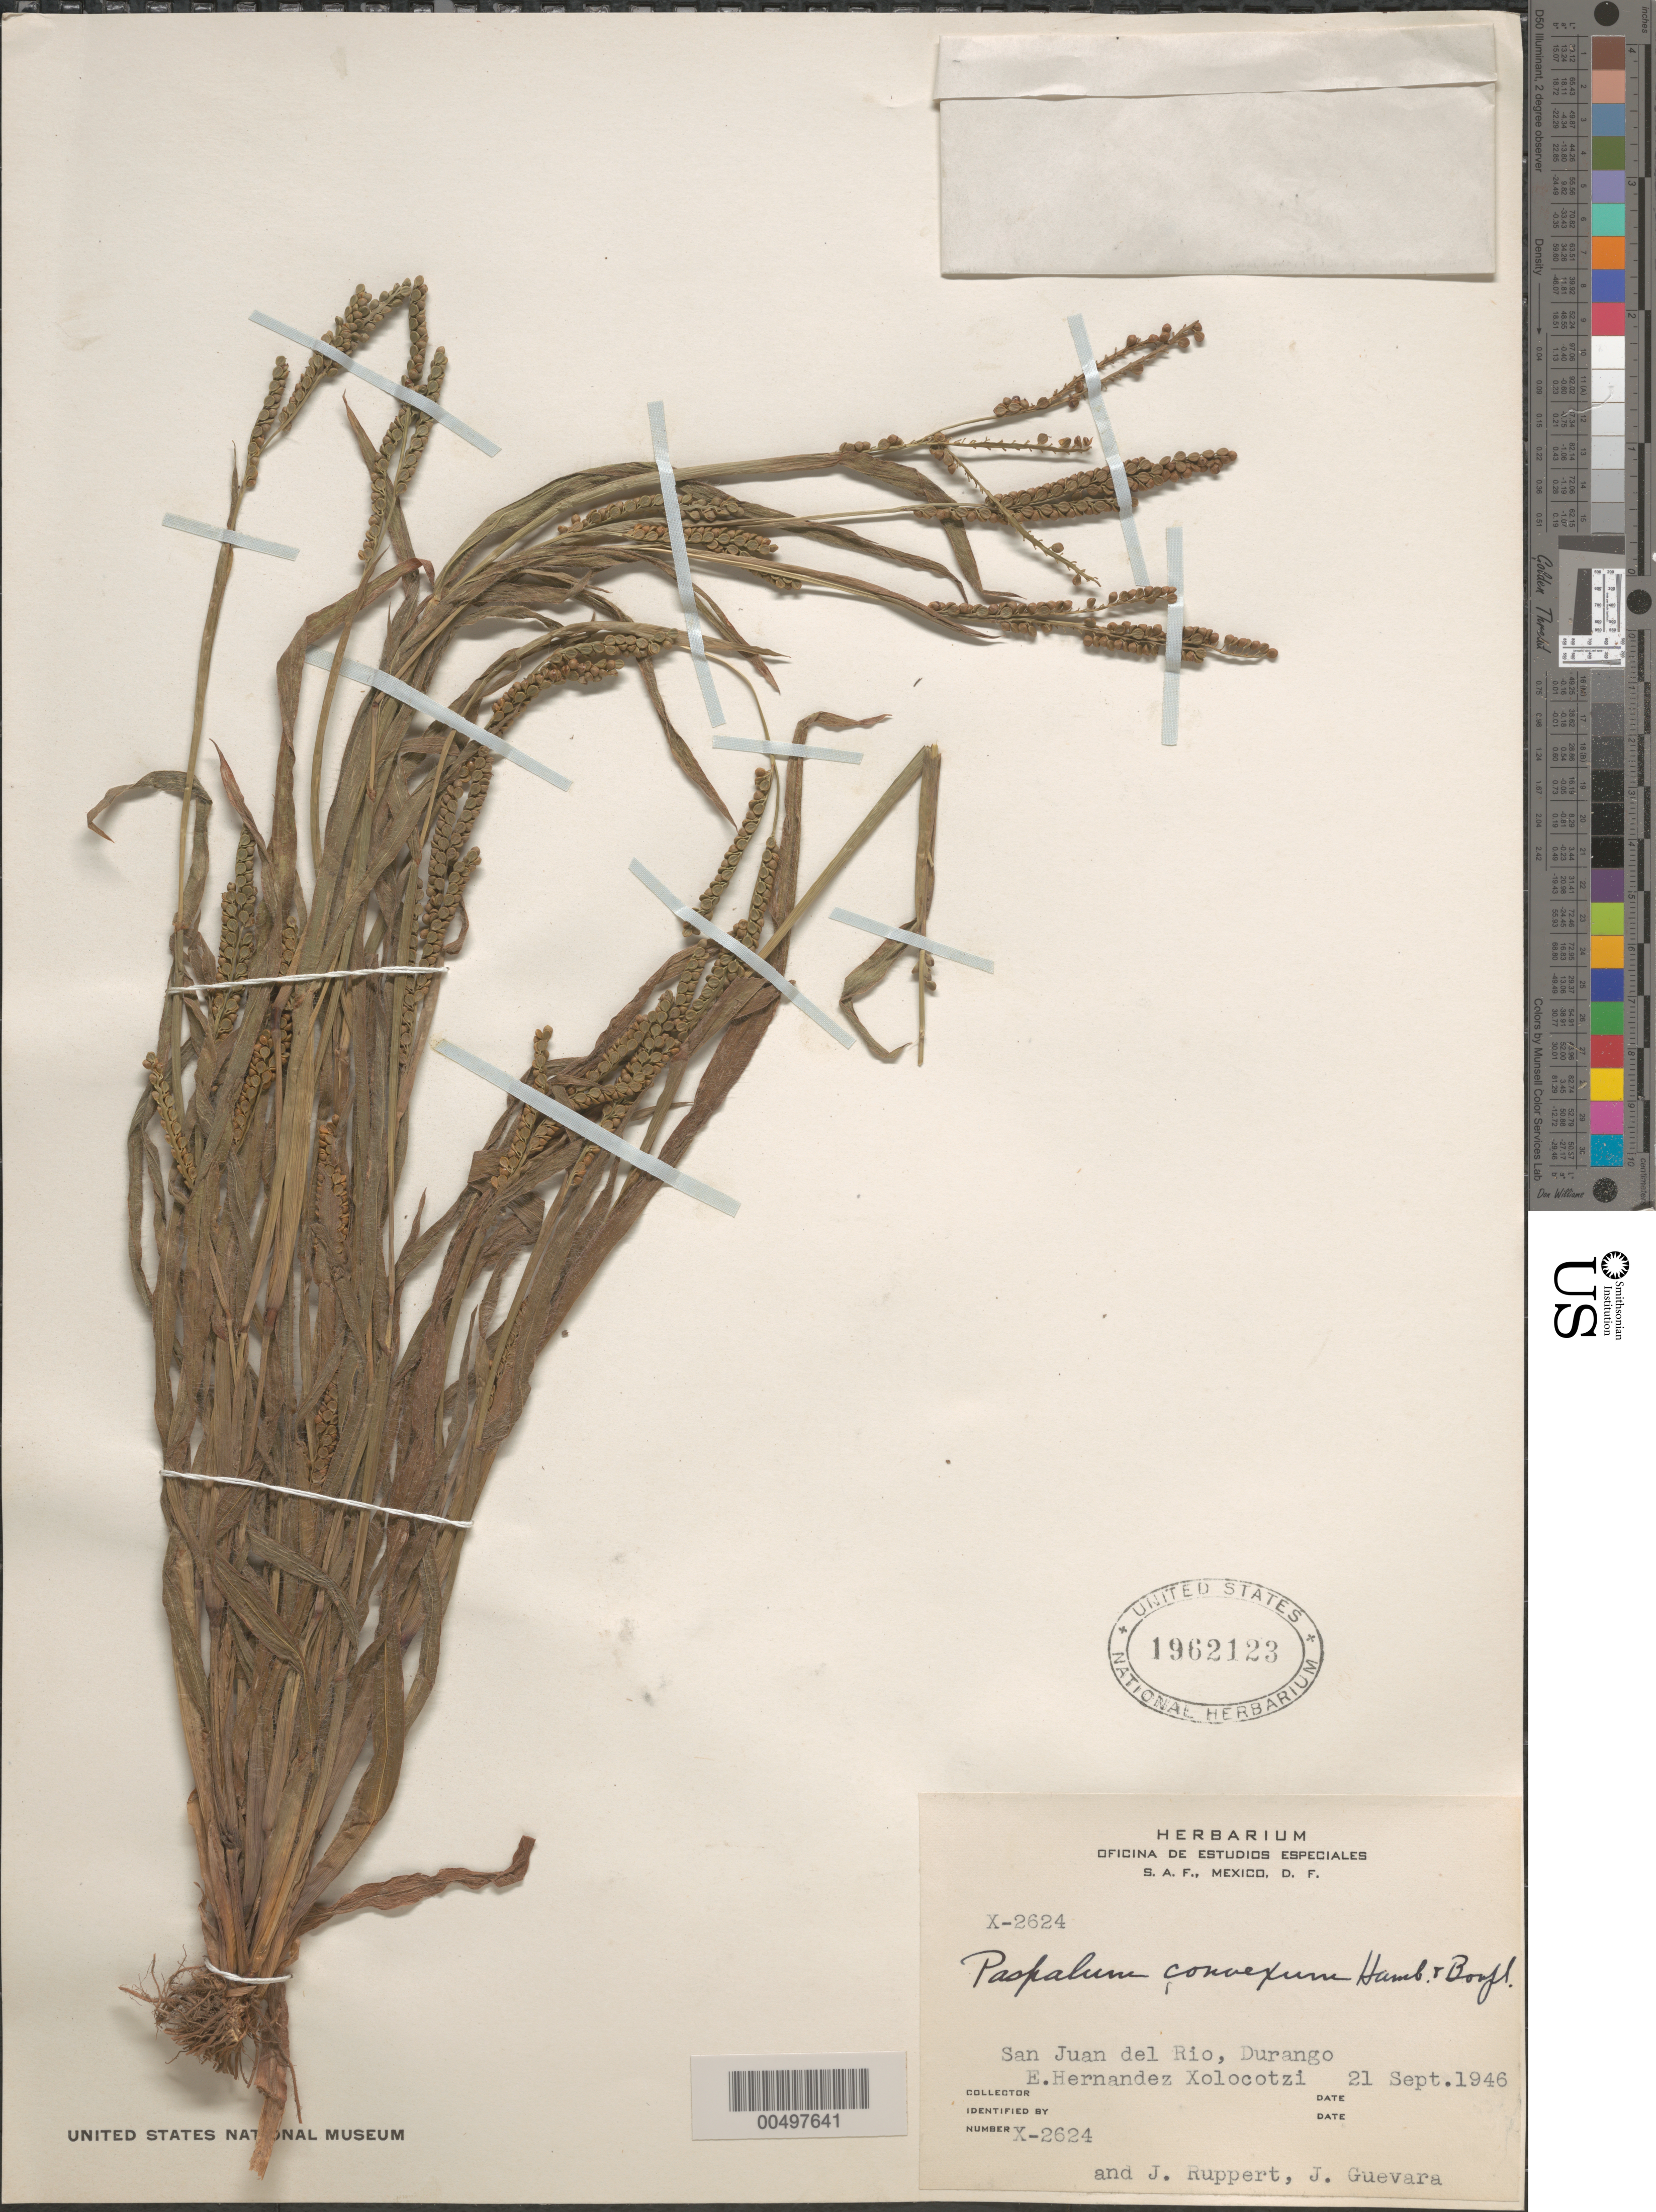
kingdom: Plantae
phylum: Tracheophyta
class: Liliopsida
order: Poales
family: Poaceae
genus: Paspalum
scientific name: Paspalum convexum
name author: Humb. & Bonpl. ex Flüggé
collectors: E. I. Hernández-X., J. Ruppert & J. Guevara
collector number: X-2624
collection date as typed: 21 Sep 1946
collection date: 1946-09-21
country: Mexico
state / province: Durango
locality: San Juan del Rio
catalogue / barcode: US 1962123